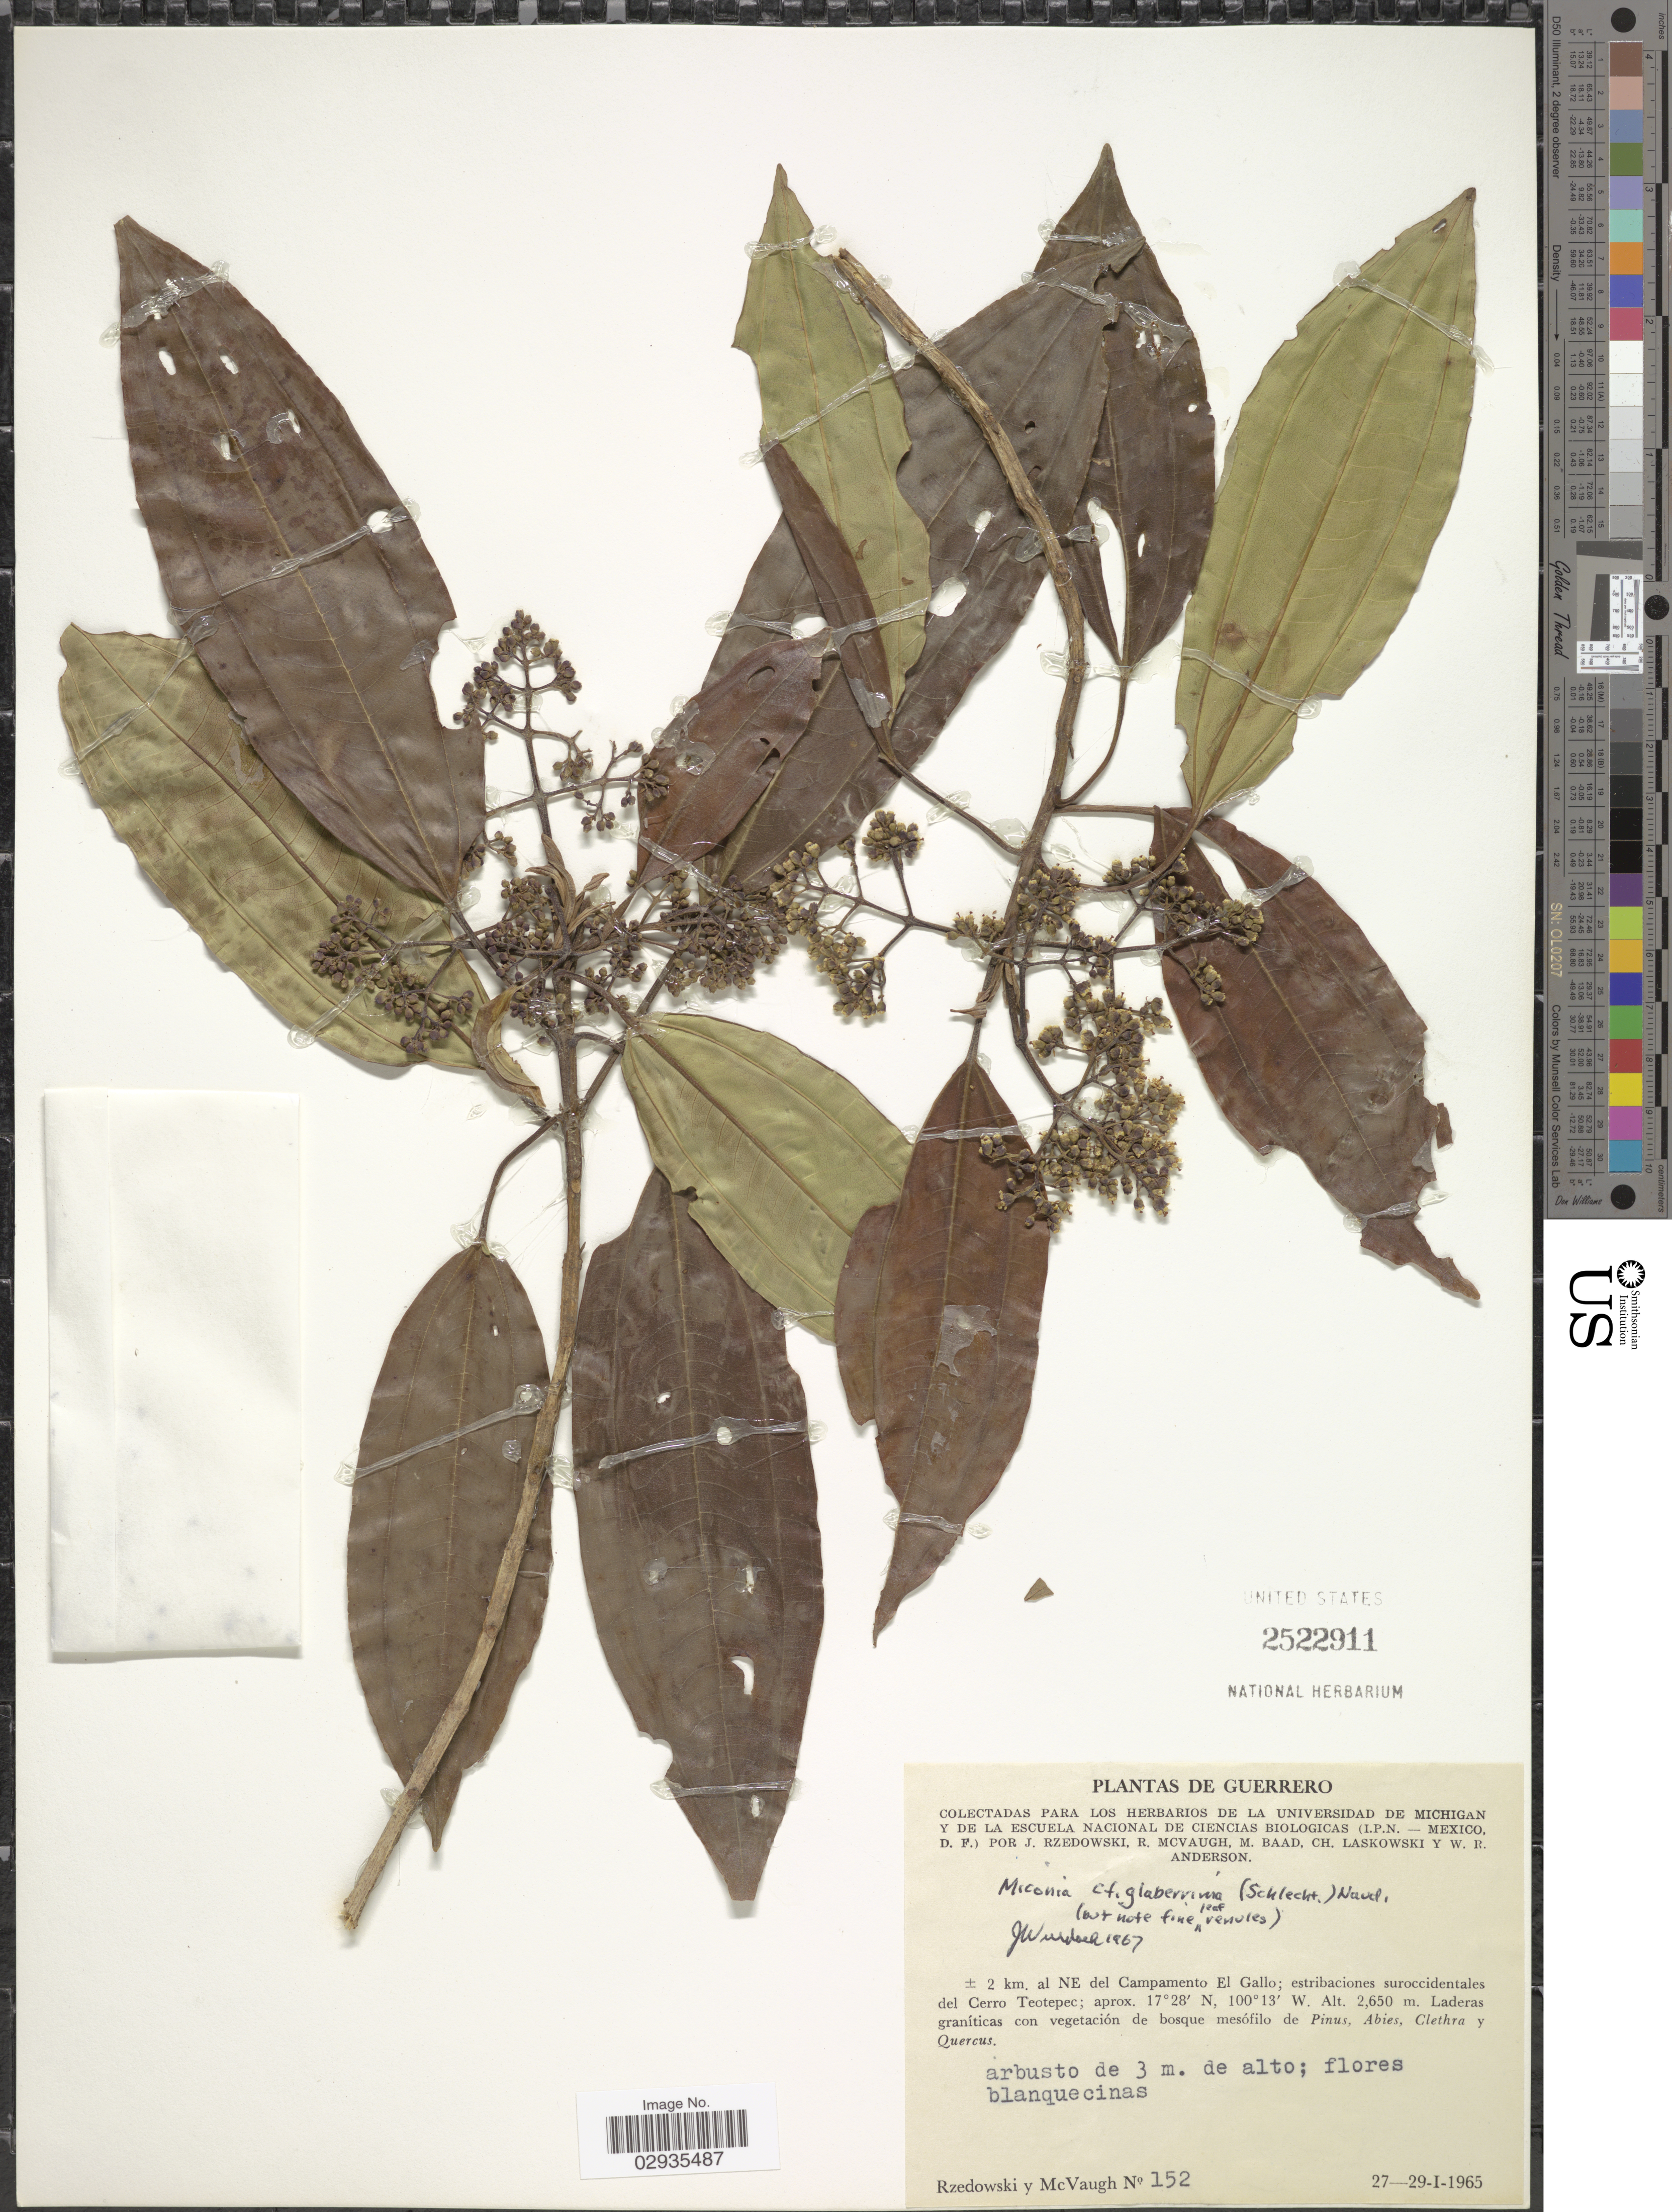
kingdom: Plantae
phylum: Tracheophyta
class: Magnoliopsida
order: Myrtales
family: Melastomataceae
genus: Miconia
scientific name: Miconia sp.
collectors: Rzedowski, -- & McVaugh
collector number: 152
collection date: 1965-01-27/1965-01-29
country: Mexico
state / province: Guerrero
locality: ± 2 km. al NE del Campamento El Gallo, estribaciones suroccidentales del Cerro Teotepec.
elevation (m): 2650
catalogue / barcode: US 2522911